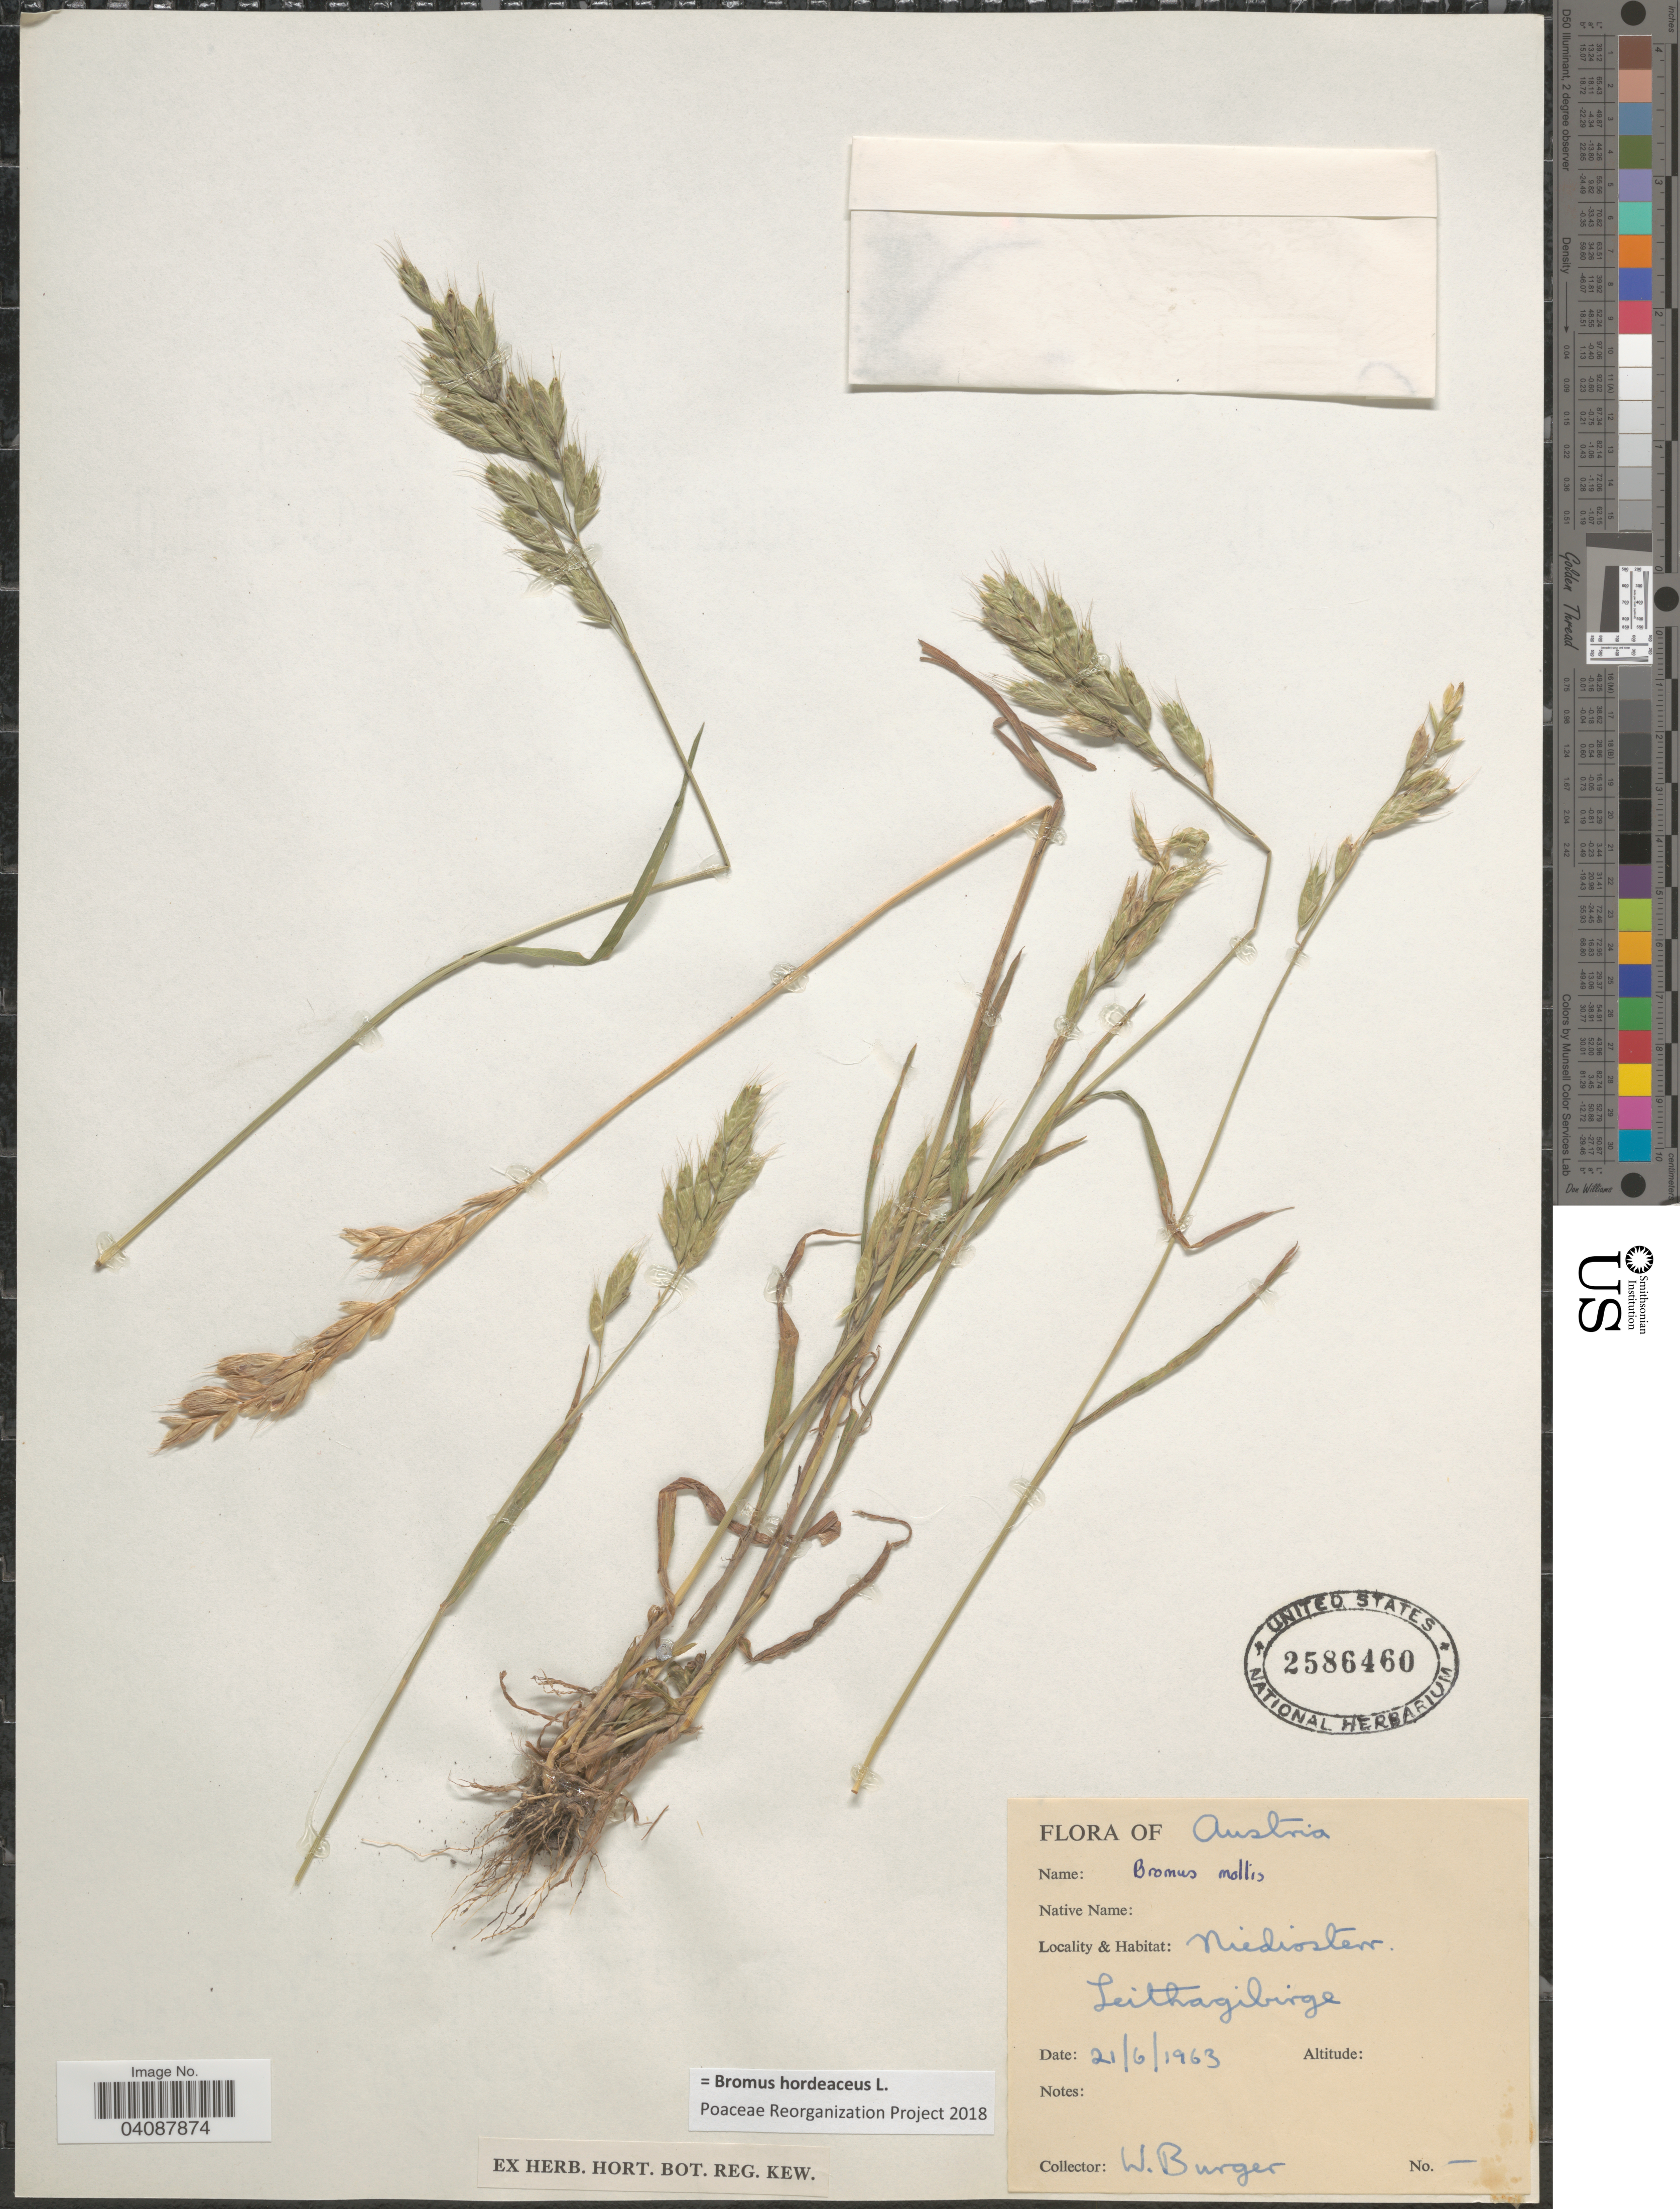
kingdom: Plantae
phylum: Tracheophyta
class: Liliopsida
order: Poales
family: Poaceae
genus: Bromus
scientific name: Bromus hordeaceus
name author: L.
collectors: W. Burger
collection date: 1963-06-21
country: Austria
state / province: Niederosterreich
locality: Niediosterr. Leithagibirge.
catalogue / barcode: US 2586460